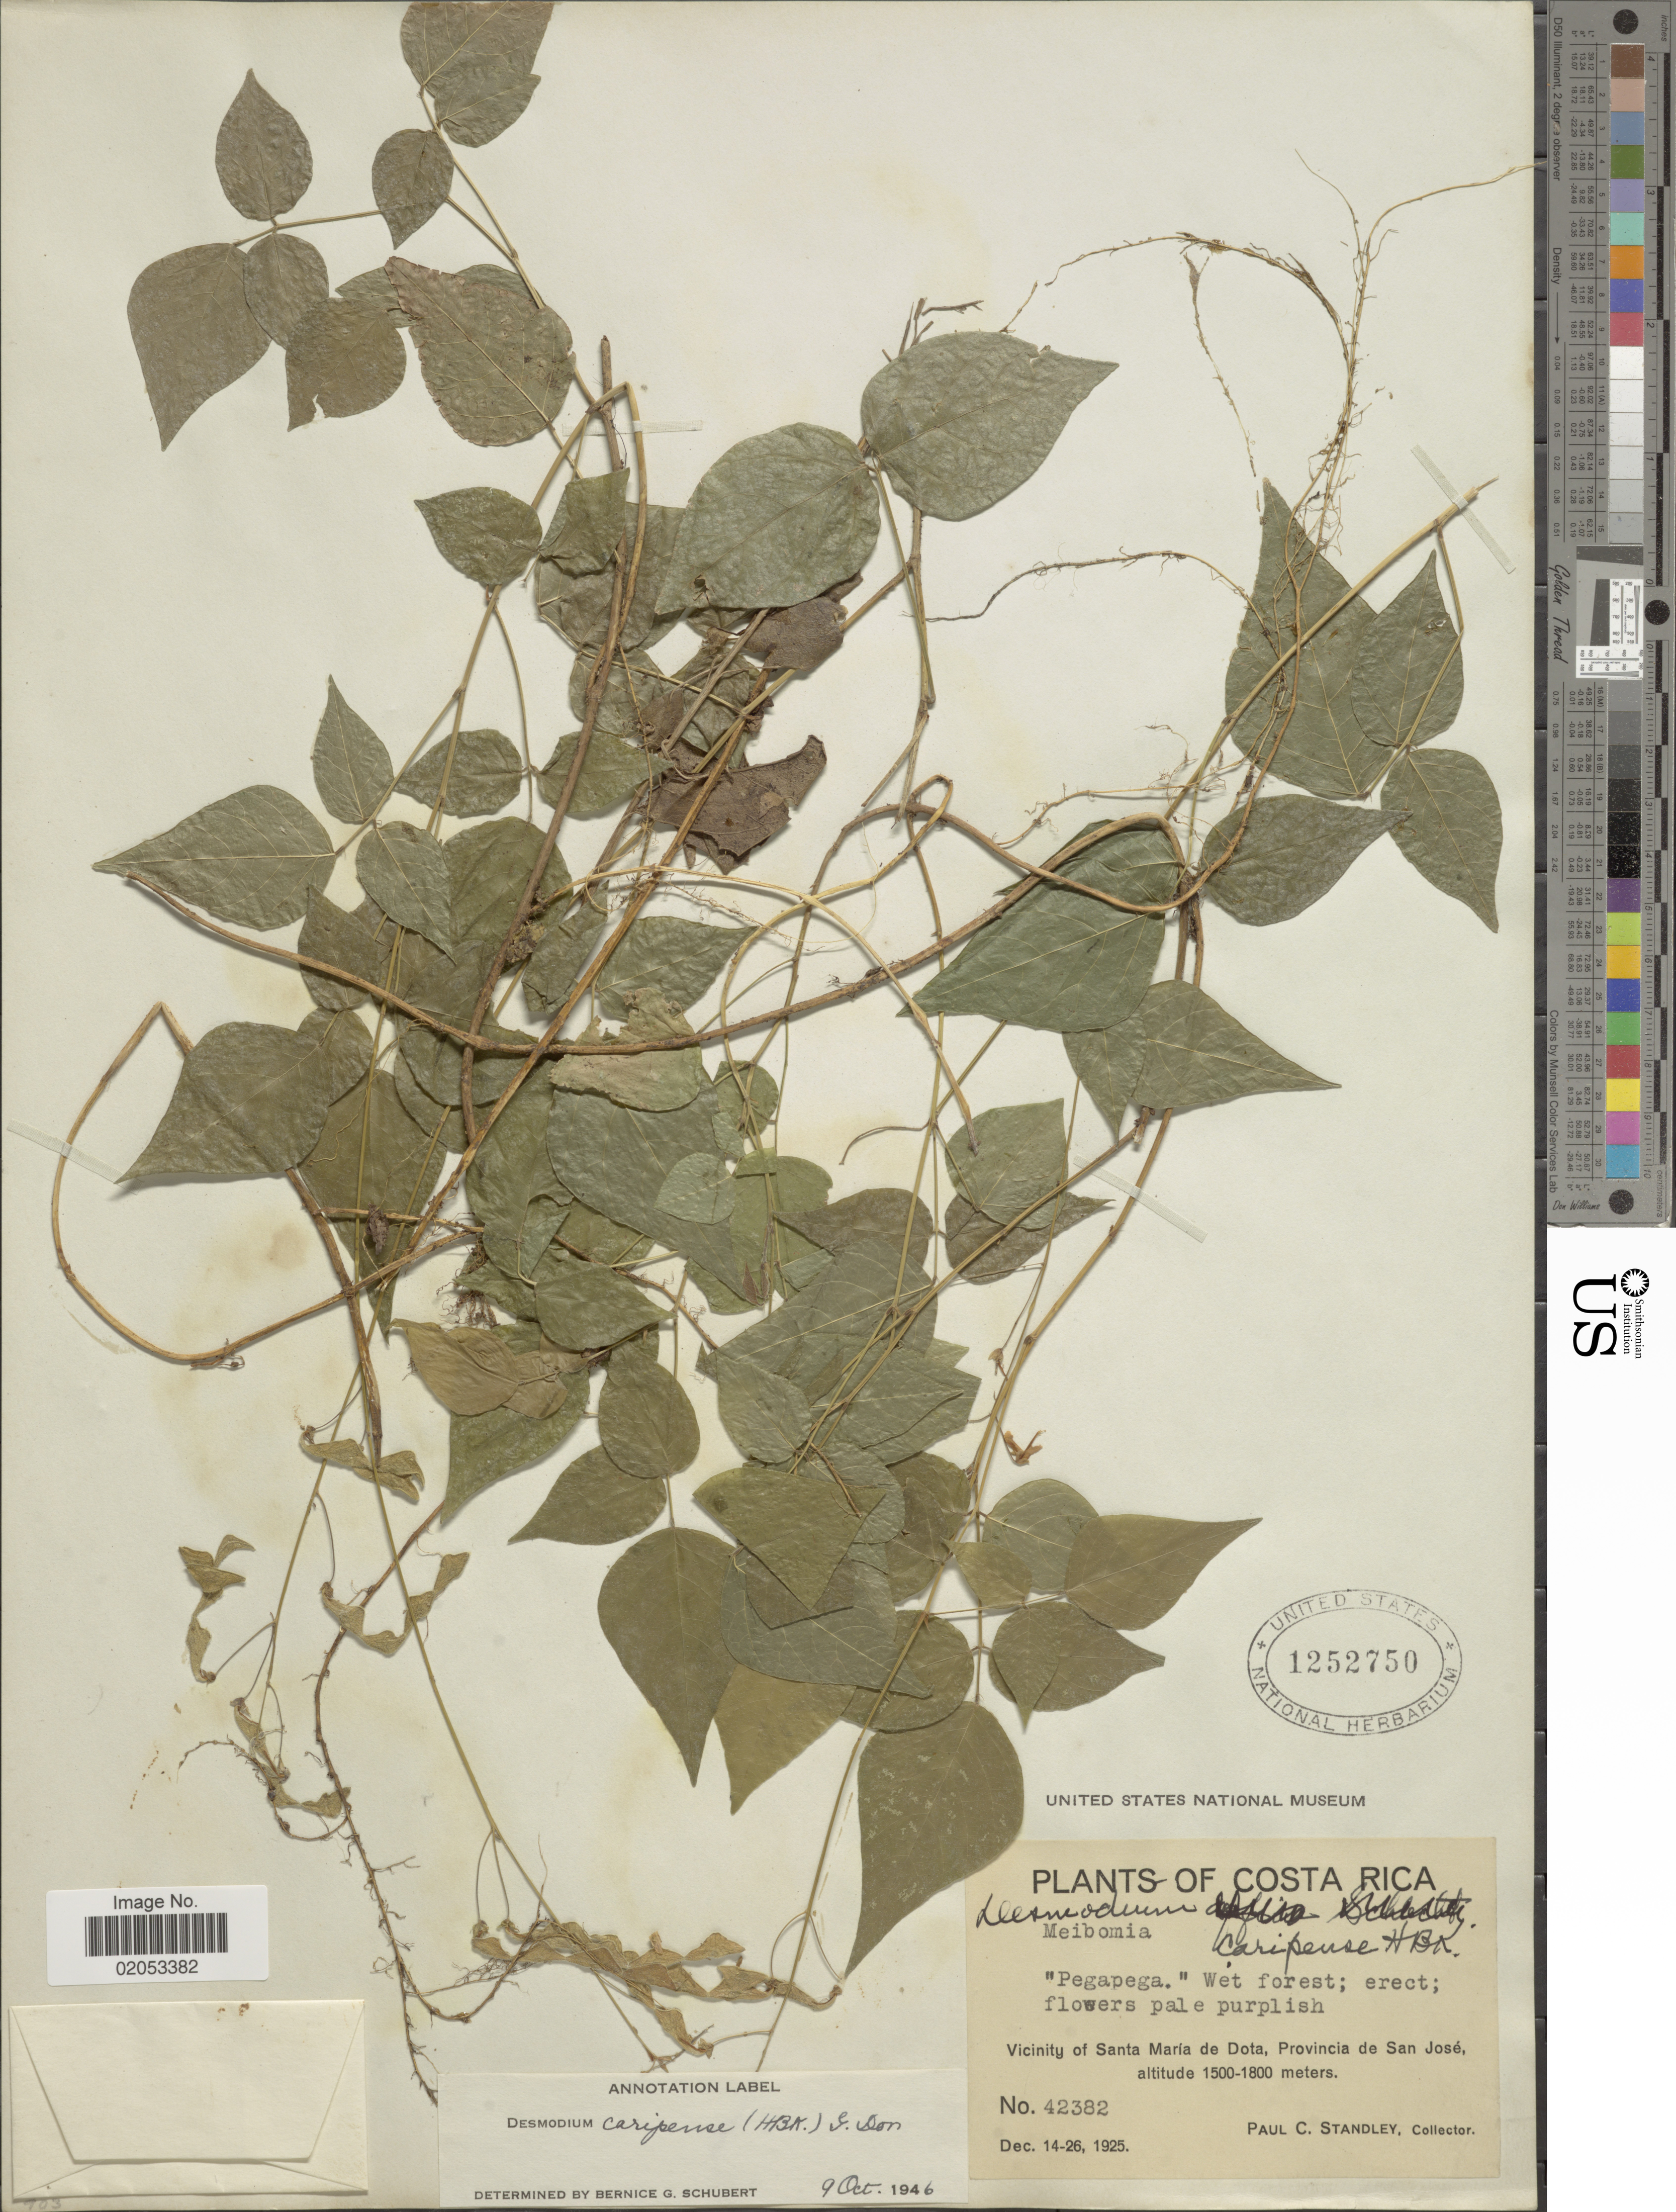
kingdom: Plantae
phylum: Tracheophyta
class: Magnoliopsida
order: Fabales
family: Fabaceae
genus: Desmodium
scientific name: Desmodium caripense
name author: (Kunth) G. Don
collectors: P. C. Standley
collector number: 42382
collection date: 1925-12-14/1925-12-26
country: Costa Rica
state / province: San José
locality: Vicinity of Santa María de Dota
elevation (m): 1500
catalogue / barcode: US 1252750